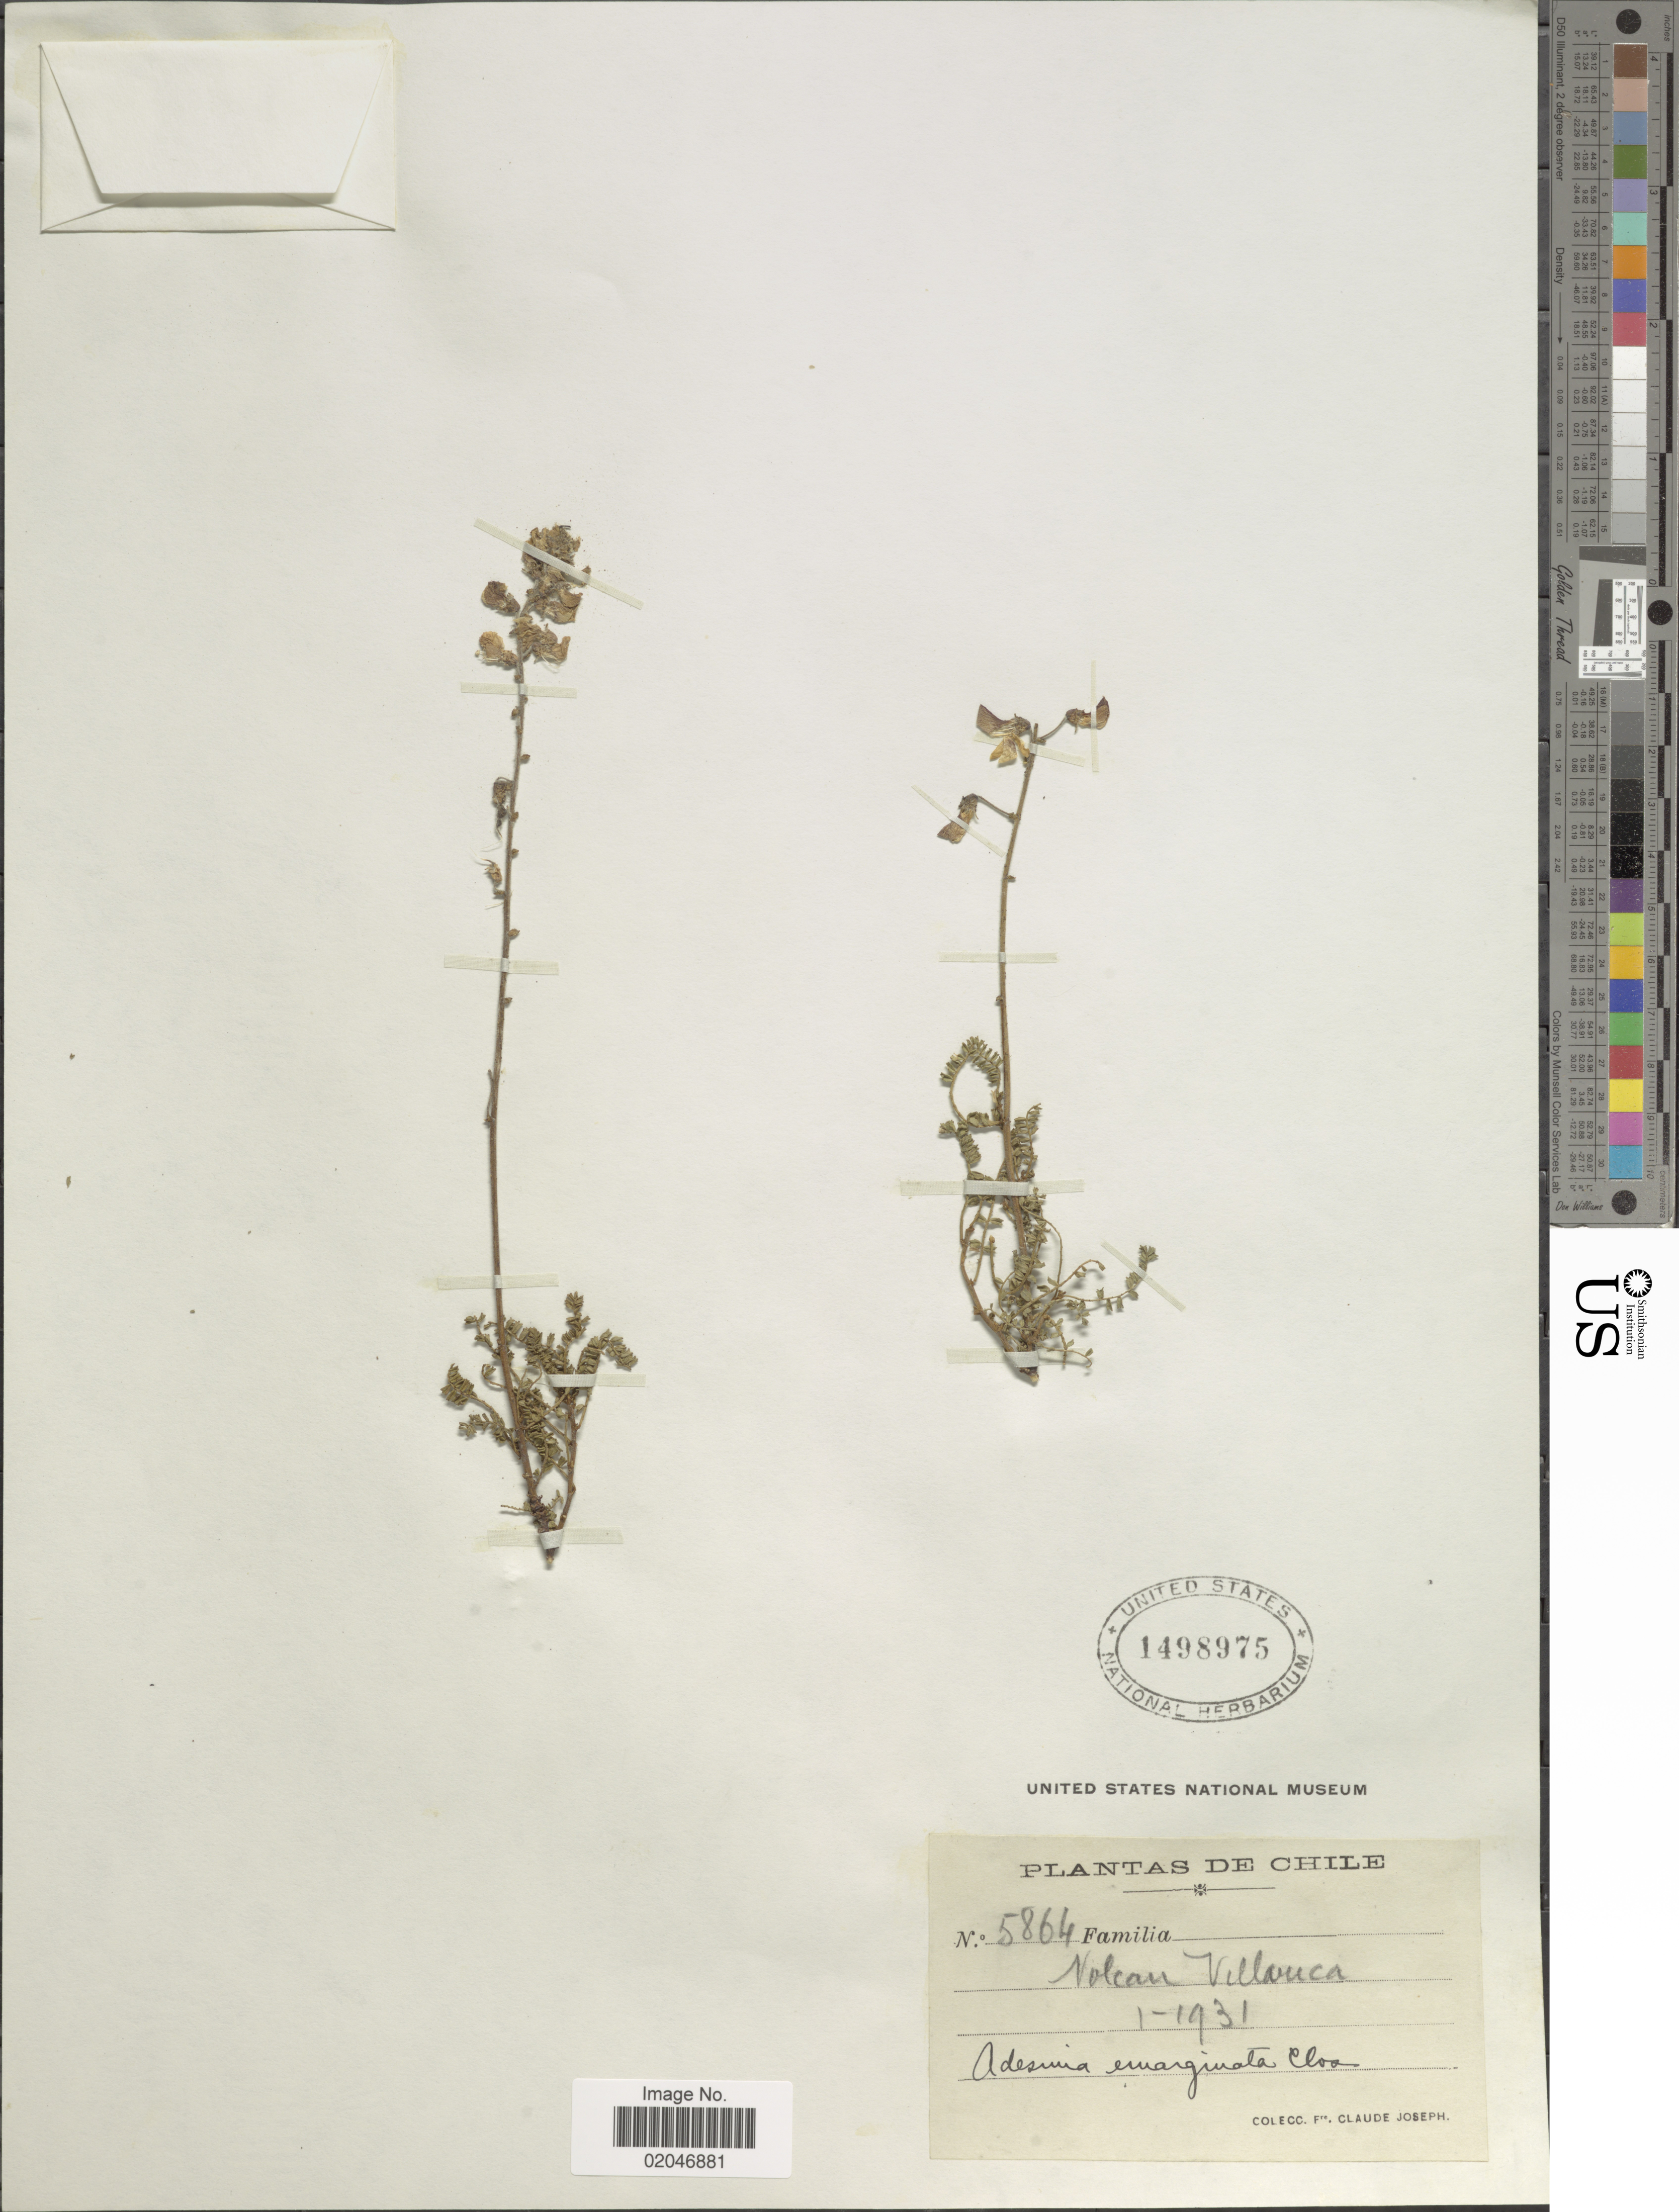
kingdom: Plantae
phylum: Tracheophyta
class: Magnoliopsida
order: Fabales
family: Fabaceae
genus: Adesmia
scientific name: Adesmia emarginata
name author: Clos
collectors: Bro. Claude-Joseph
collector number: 5864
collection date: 1931-01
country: Chile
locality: Volcan Villarrcia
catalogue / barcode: US 1498975